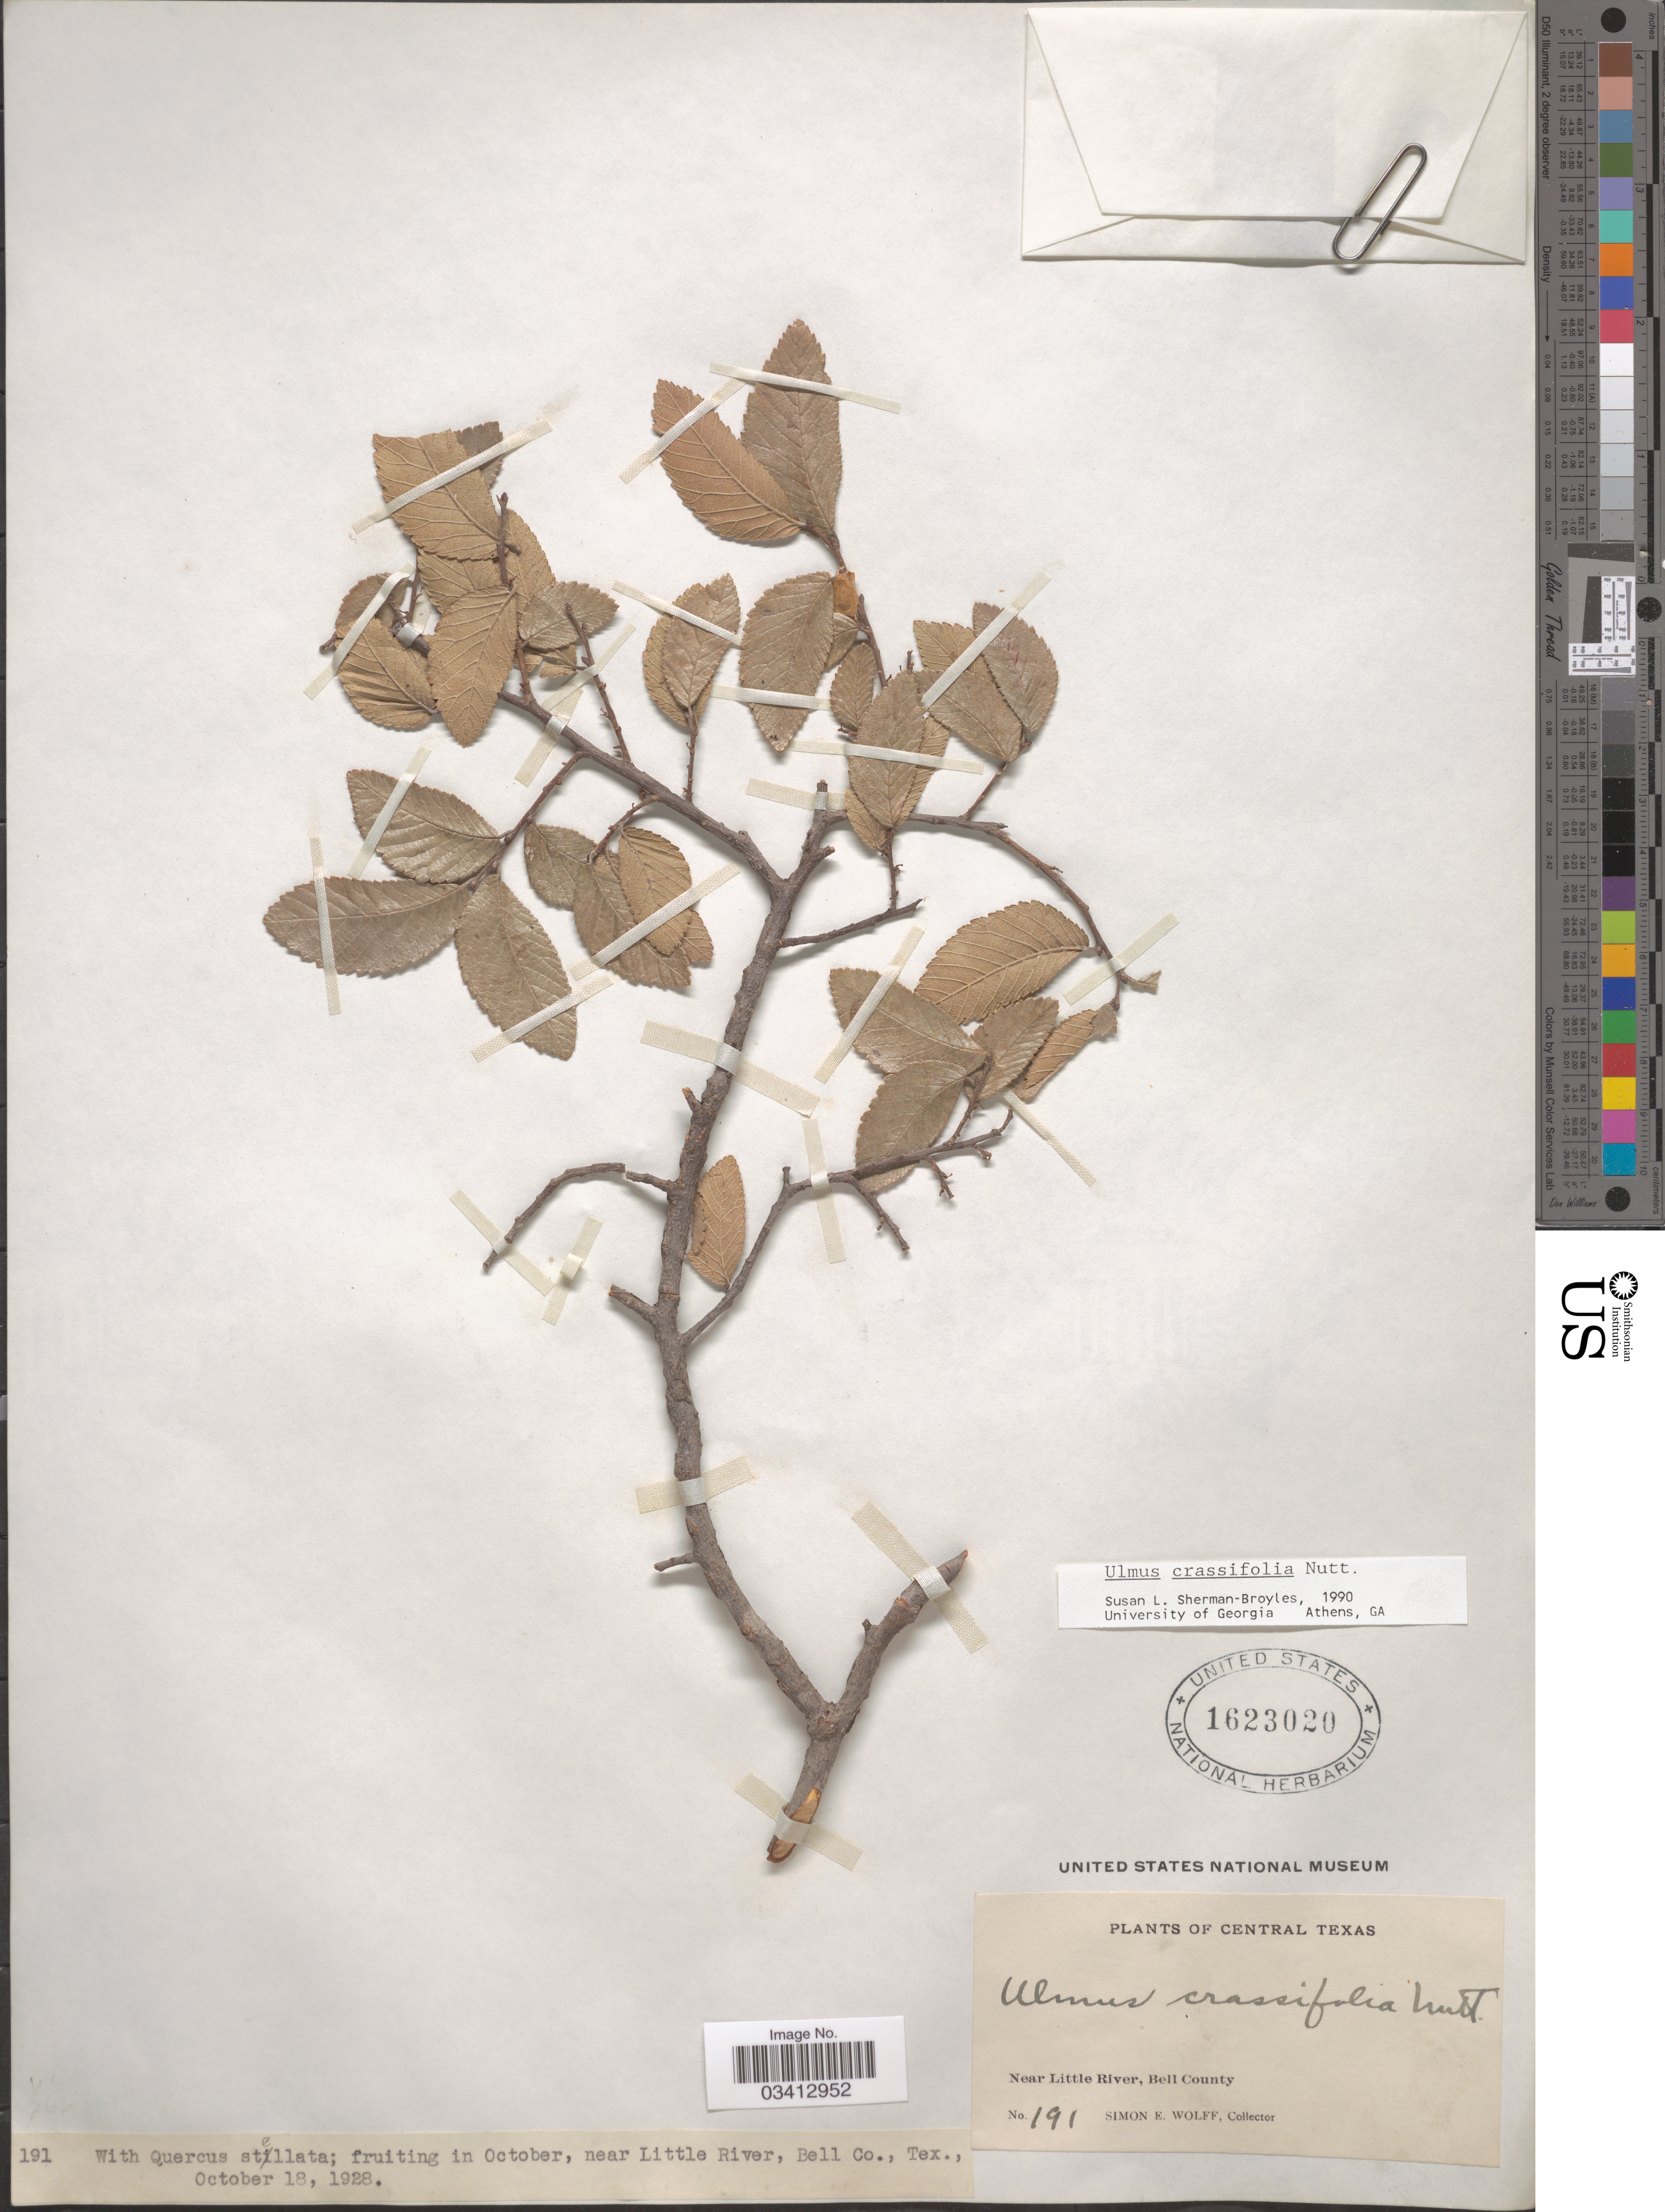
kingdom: Plantae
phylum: Tracheophyta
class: Magnoliopsida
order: Rosales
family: Ulmaceae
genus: Ulmus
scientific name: Ulmus crassifolia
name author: Nutt.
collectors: S. E. Wolff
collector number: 191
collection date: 1928-10-18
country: United States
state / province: Texas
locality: Central Texas. Near Little River, Bell County.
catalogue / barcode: US 1623020